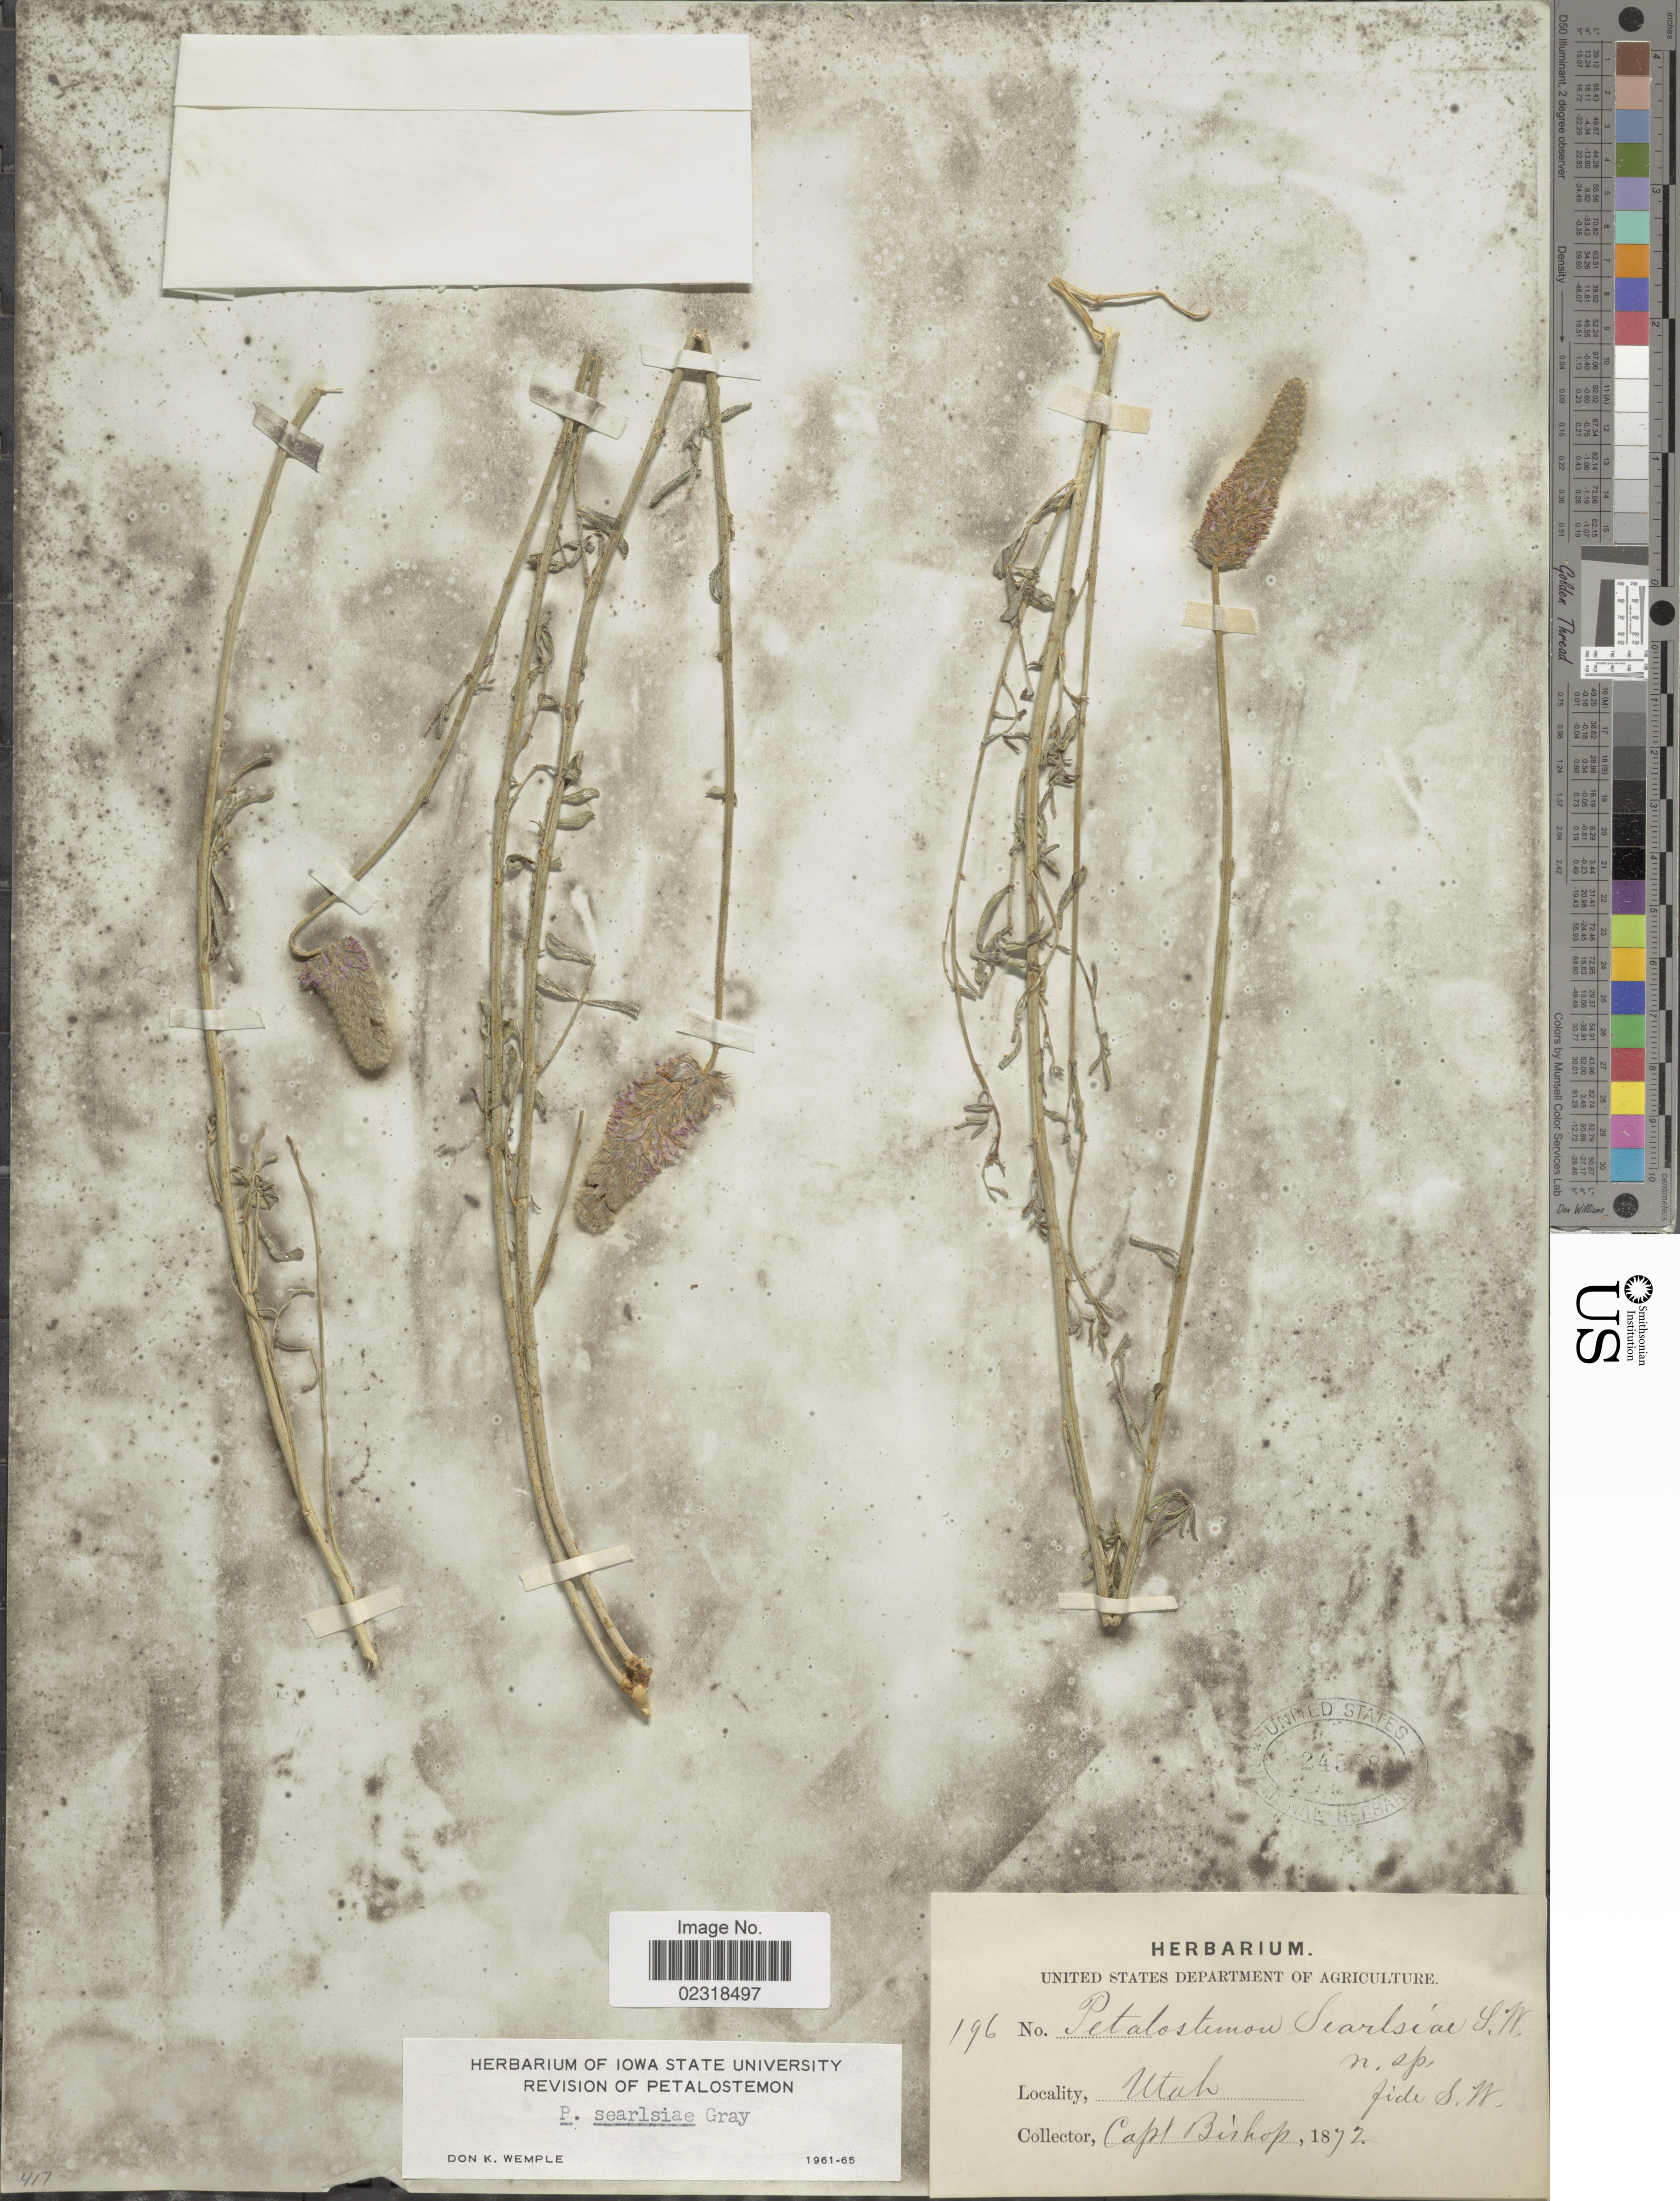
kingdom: Plantae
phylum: Tracheophyta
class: Magnoliopsida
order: Fabales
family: Fabaceae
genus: Dalea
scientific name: Dalea searlsiae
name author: (A. Gray) Barneby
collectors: F. M. Bishop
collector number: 196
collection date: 1872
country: United States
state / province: Utah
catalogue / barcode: US 24588